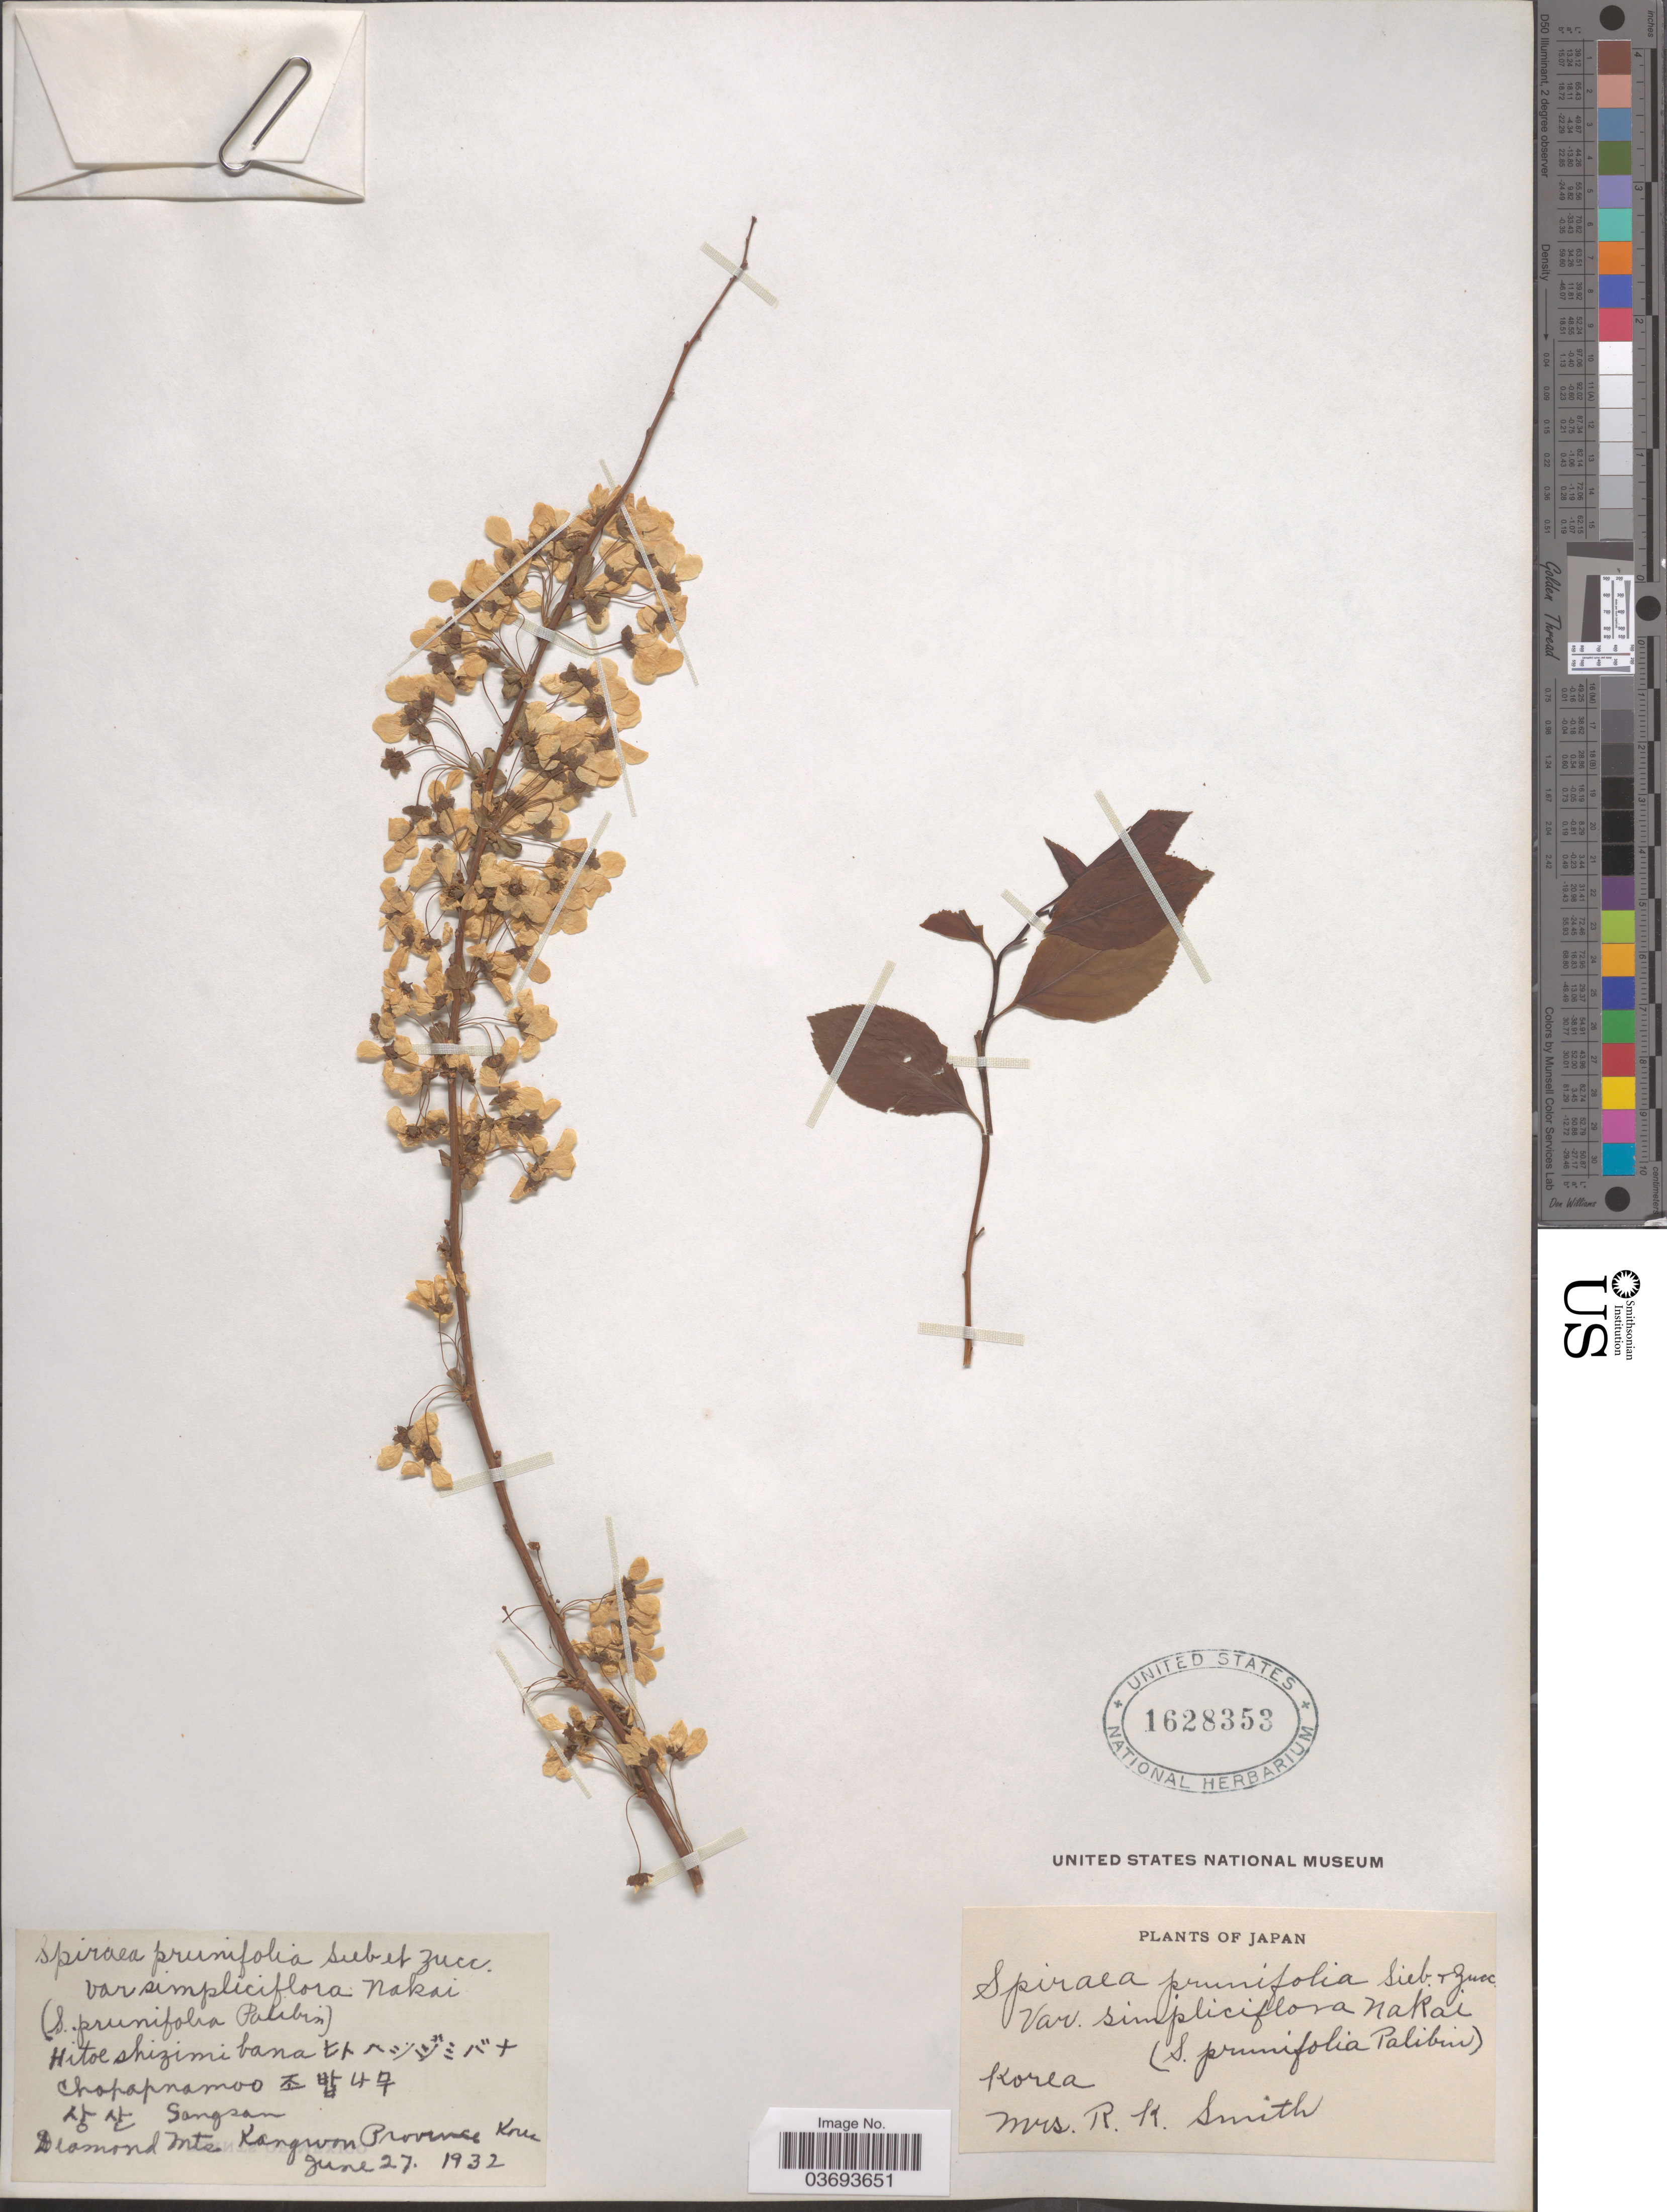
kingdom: Plantae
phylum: Tracheophyta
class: Magnoliopsida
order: Rosales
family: Rosaceae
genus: Spiraea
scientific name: Spiraea prunifolia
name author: Siebold & Zucc.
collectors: Mrs. R. K. Smith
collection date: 1932-06-27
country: North Korea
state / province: Kangwon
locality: Diamond Mts.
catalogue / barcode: US 1628353